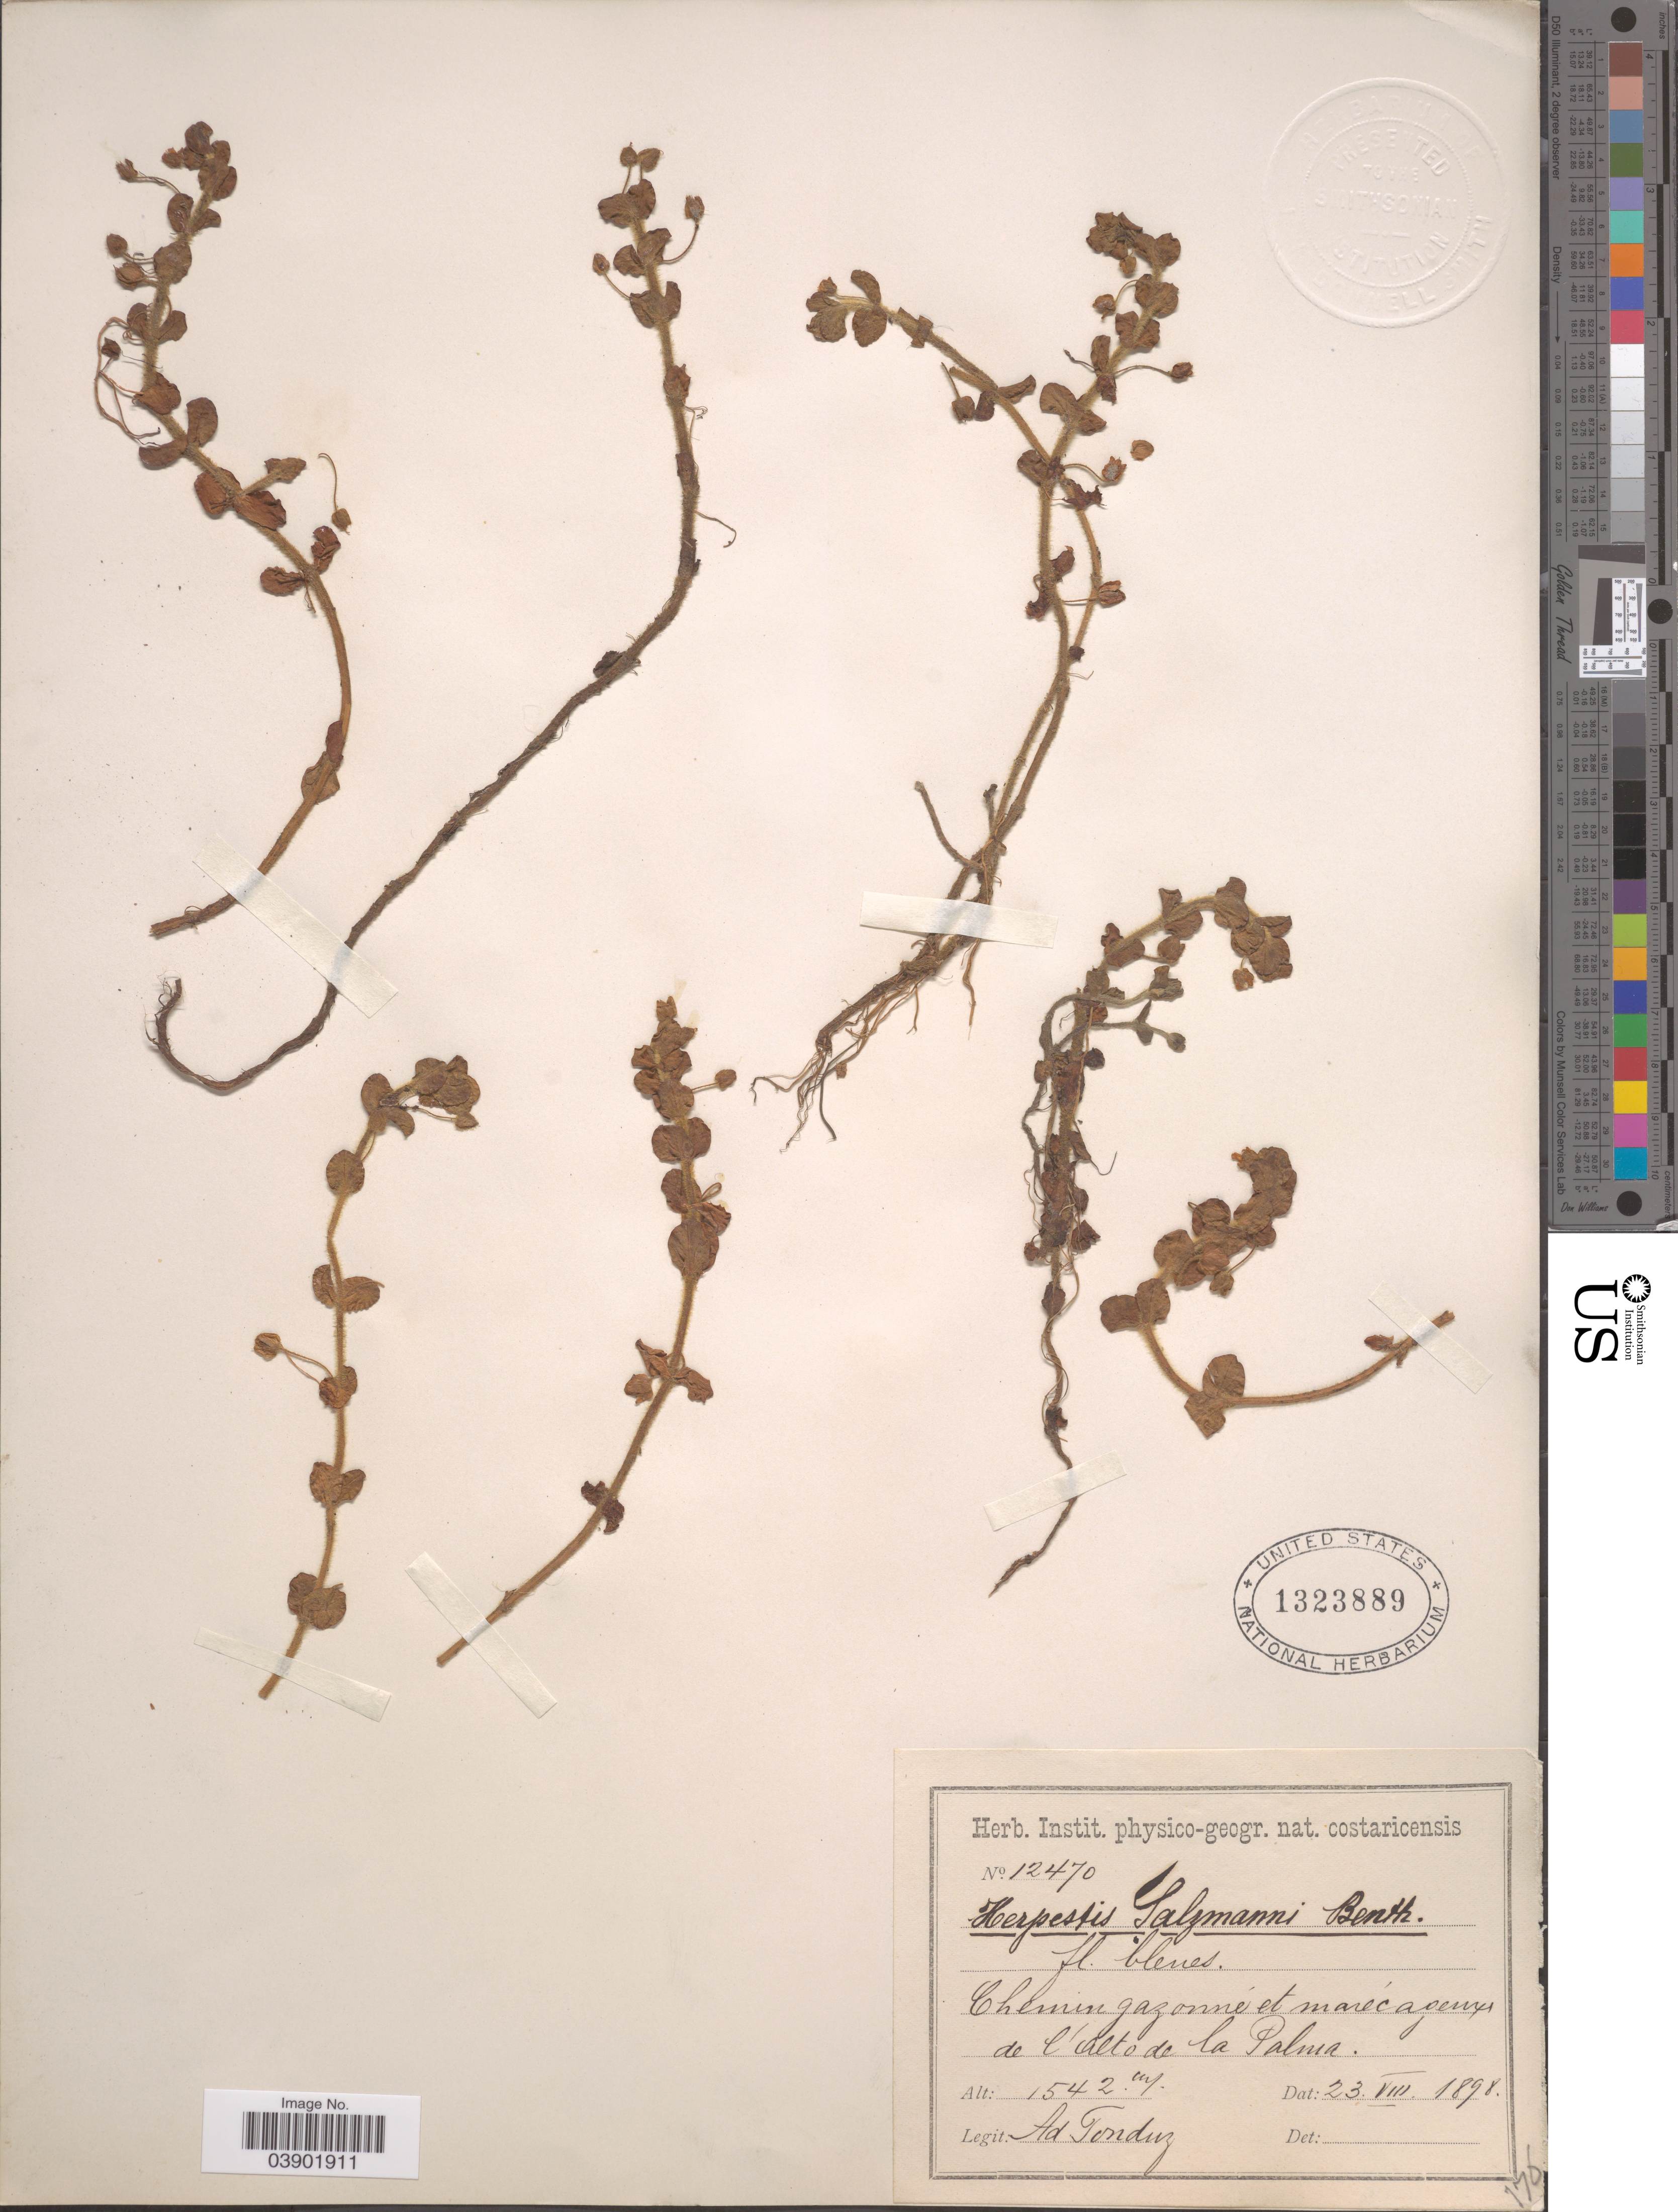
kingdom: Plantae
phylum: Tracheophyta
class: Magnoliopsida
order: Lamiales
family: Plantaginaceae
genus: Bacopa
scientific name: Bacopa salzmannii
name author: (Benth.) Wettst. ex Edwall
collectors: A. Tonduz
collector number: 12470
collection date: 1898-08-23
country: Costa Rica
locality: Chemin gazonné et marécageux de l'Alto de la Palma.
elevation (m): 1542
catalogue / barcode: US 1323889